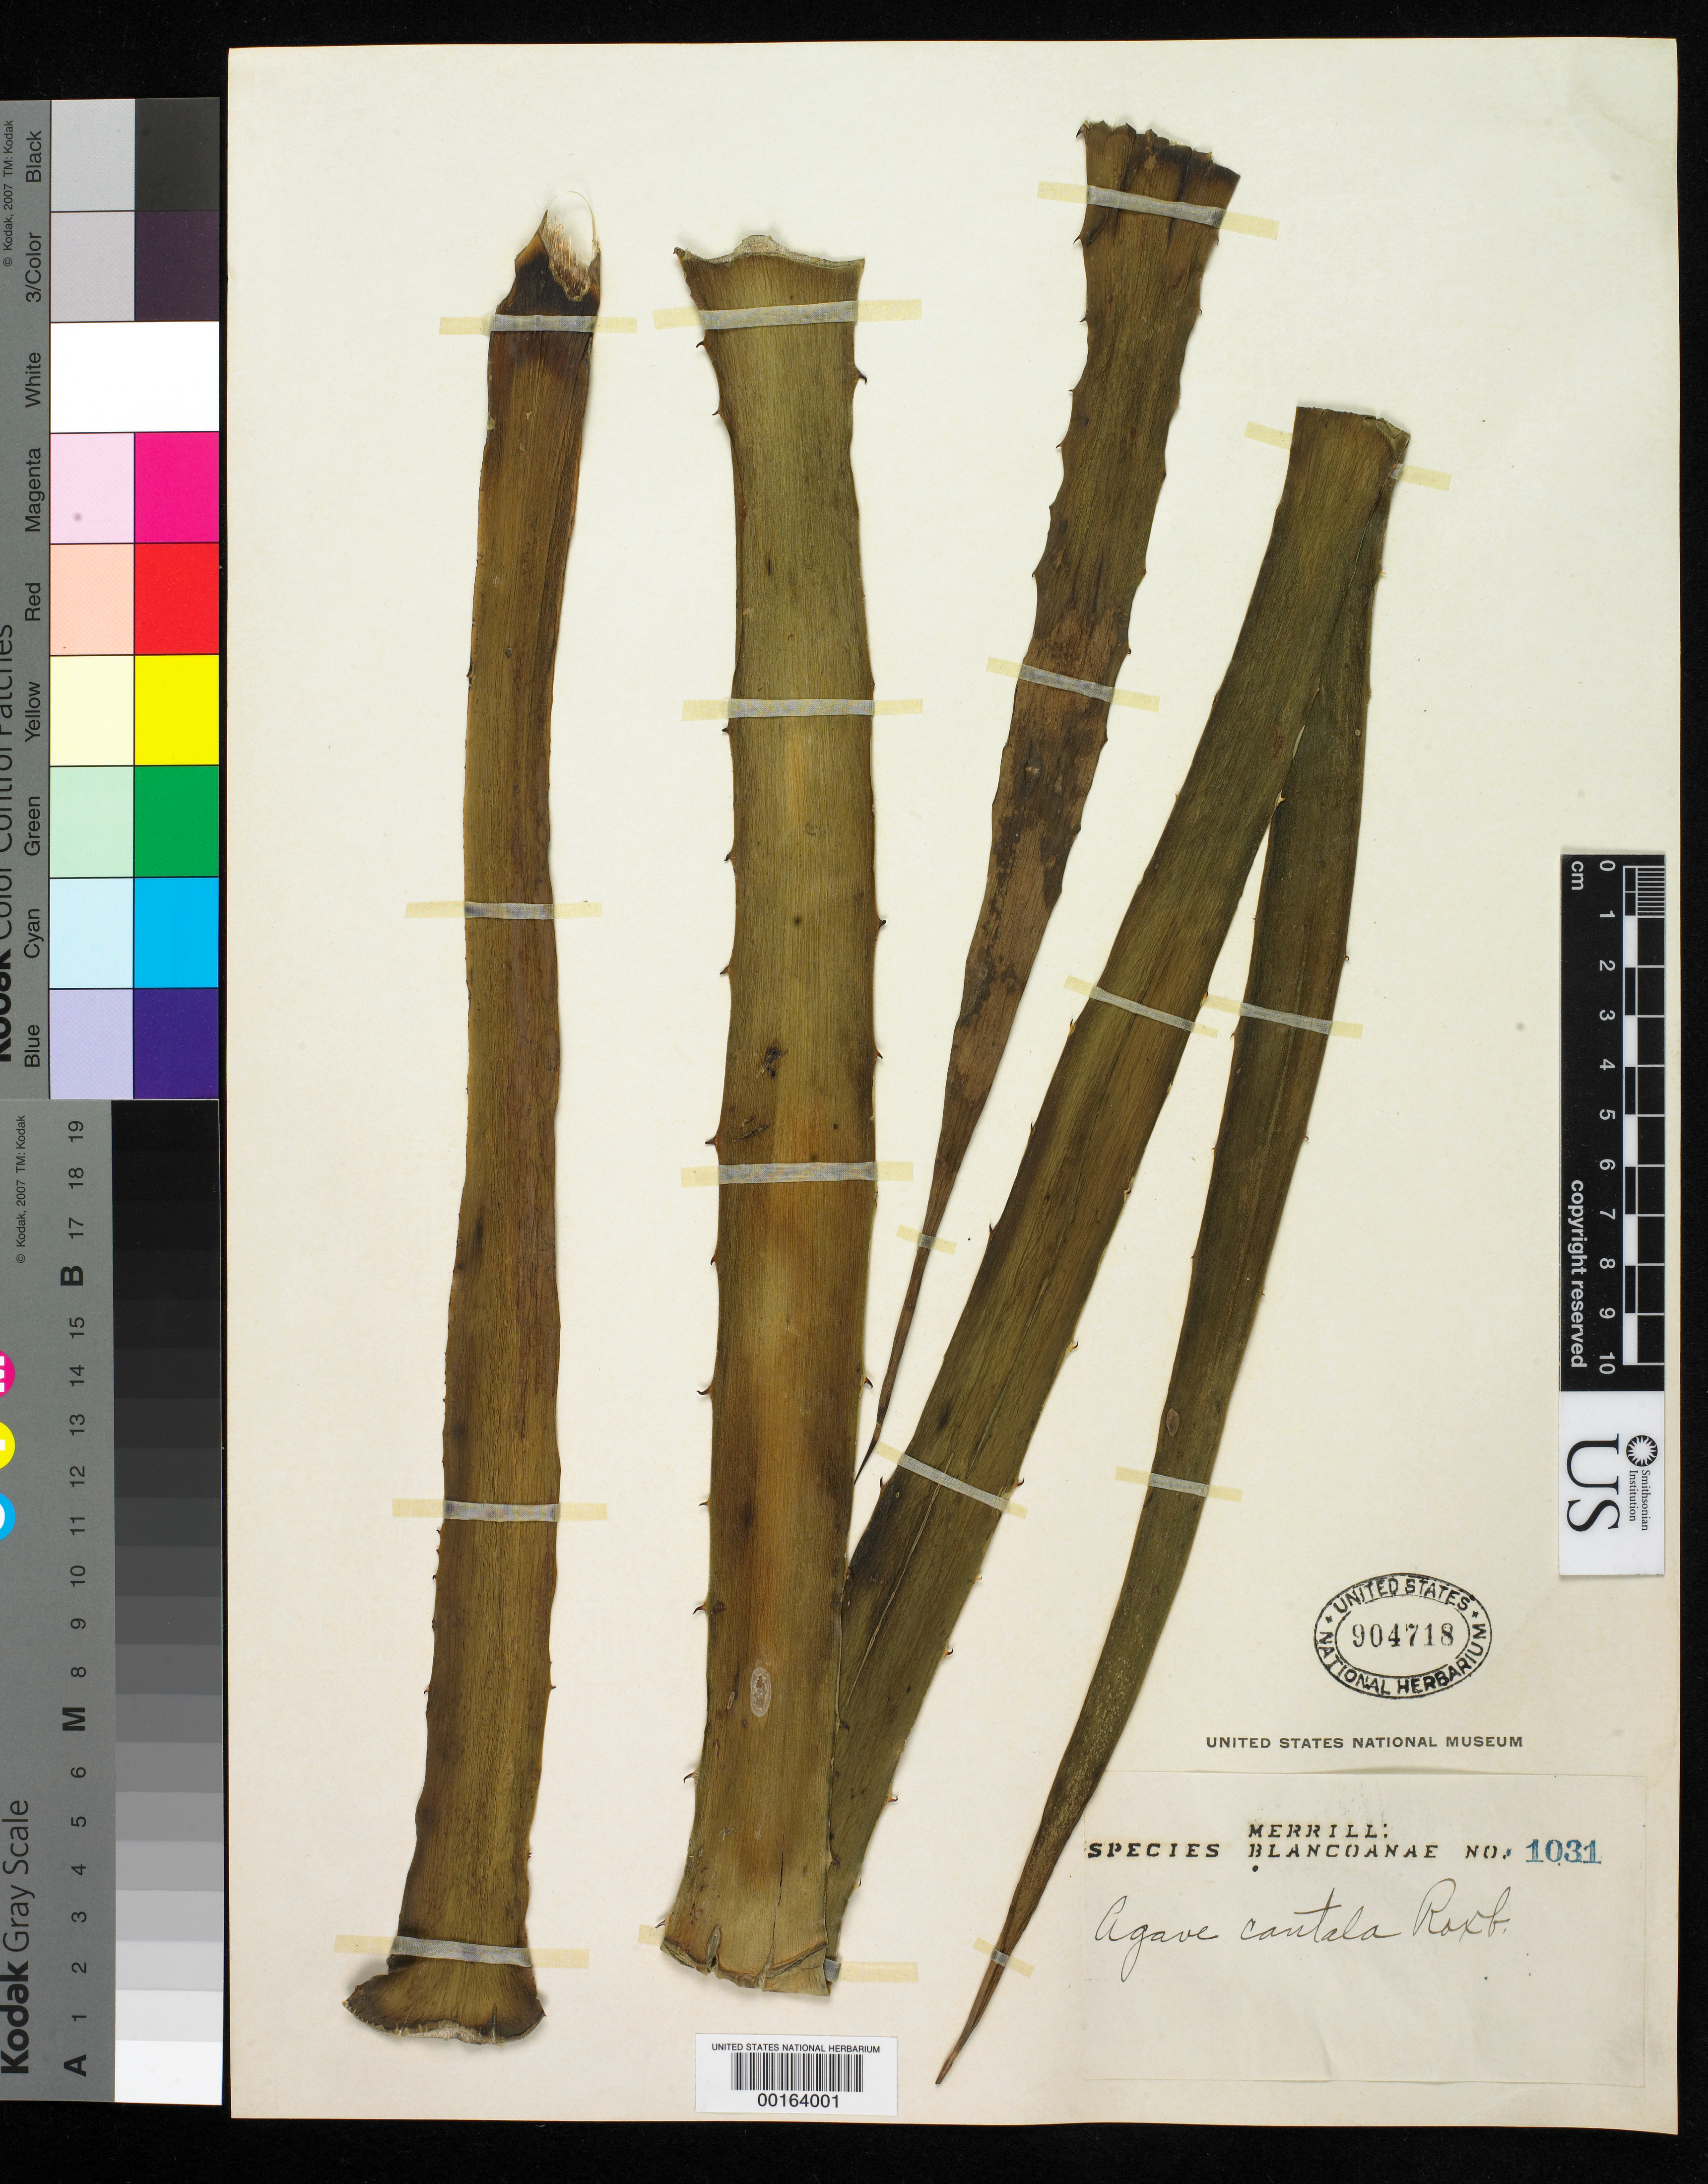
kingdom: Plantae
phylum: Tracheophyta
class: Liliopsida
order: Asparagales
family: Asparagaceae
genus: Agave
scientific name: Agave cantula (Haw.) Roxb. ex Salm-Dyck, orth. var.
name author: (Haw.) Roxb. ex Salm-Dyck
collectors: E. D. Merrill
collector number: Sp. Blancoan. 1031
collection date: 1916-10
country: Philippines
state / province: Calabarzon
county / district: Rizal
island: Luzon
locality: Antipolo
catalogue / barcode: US 904718